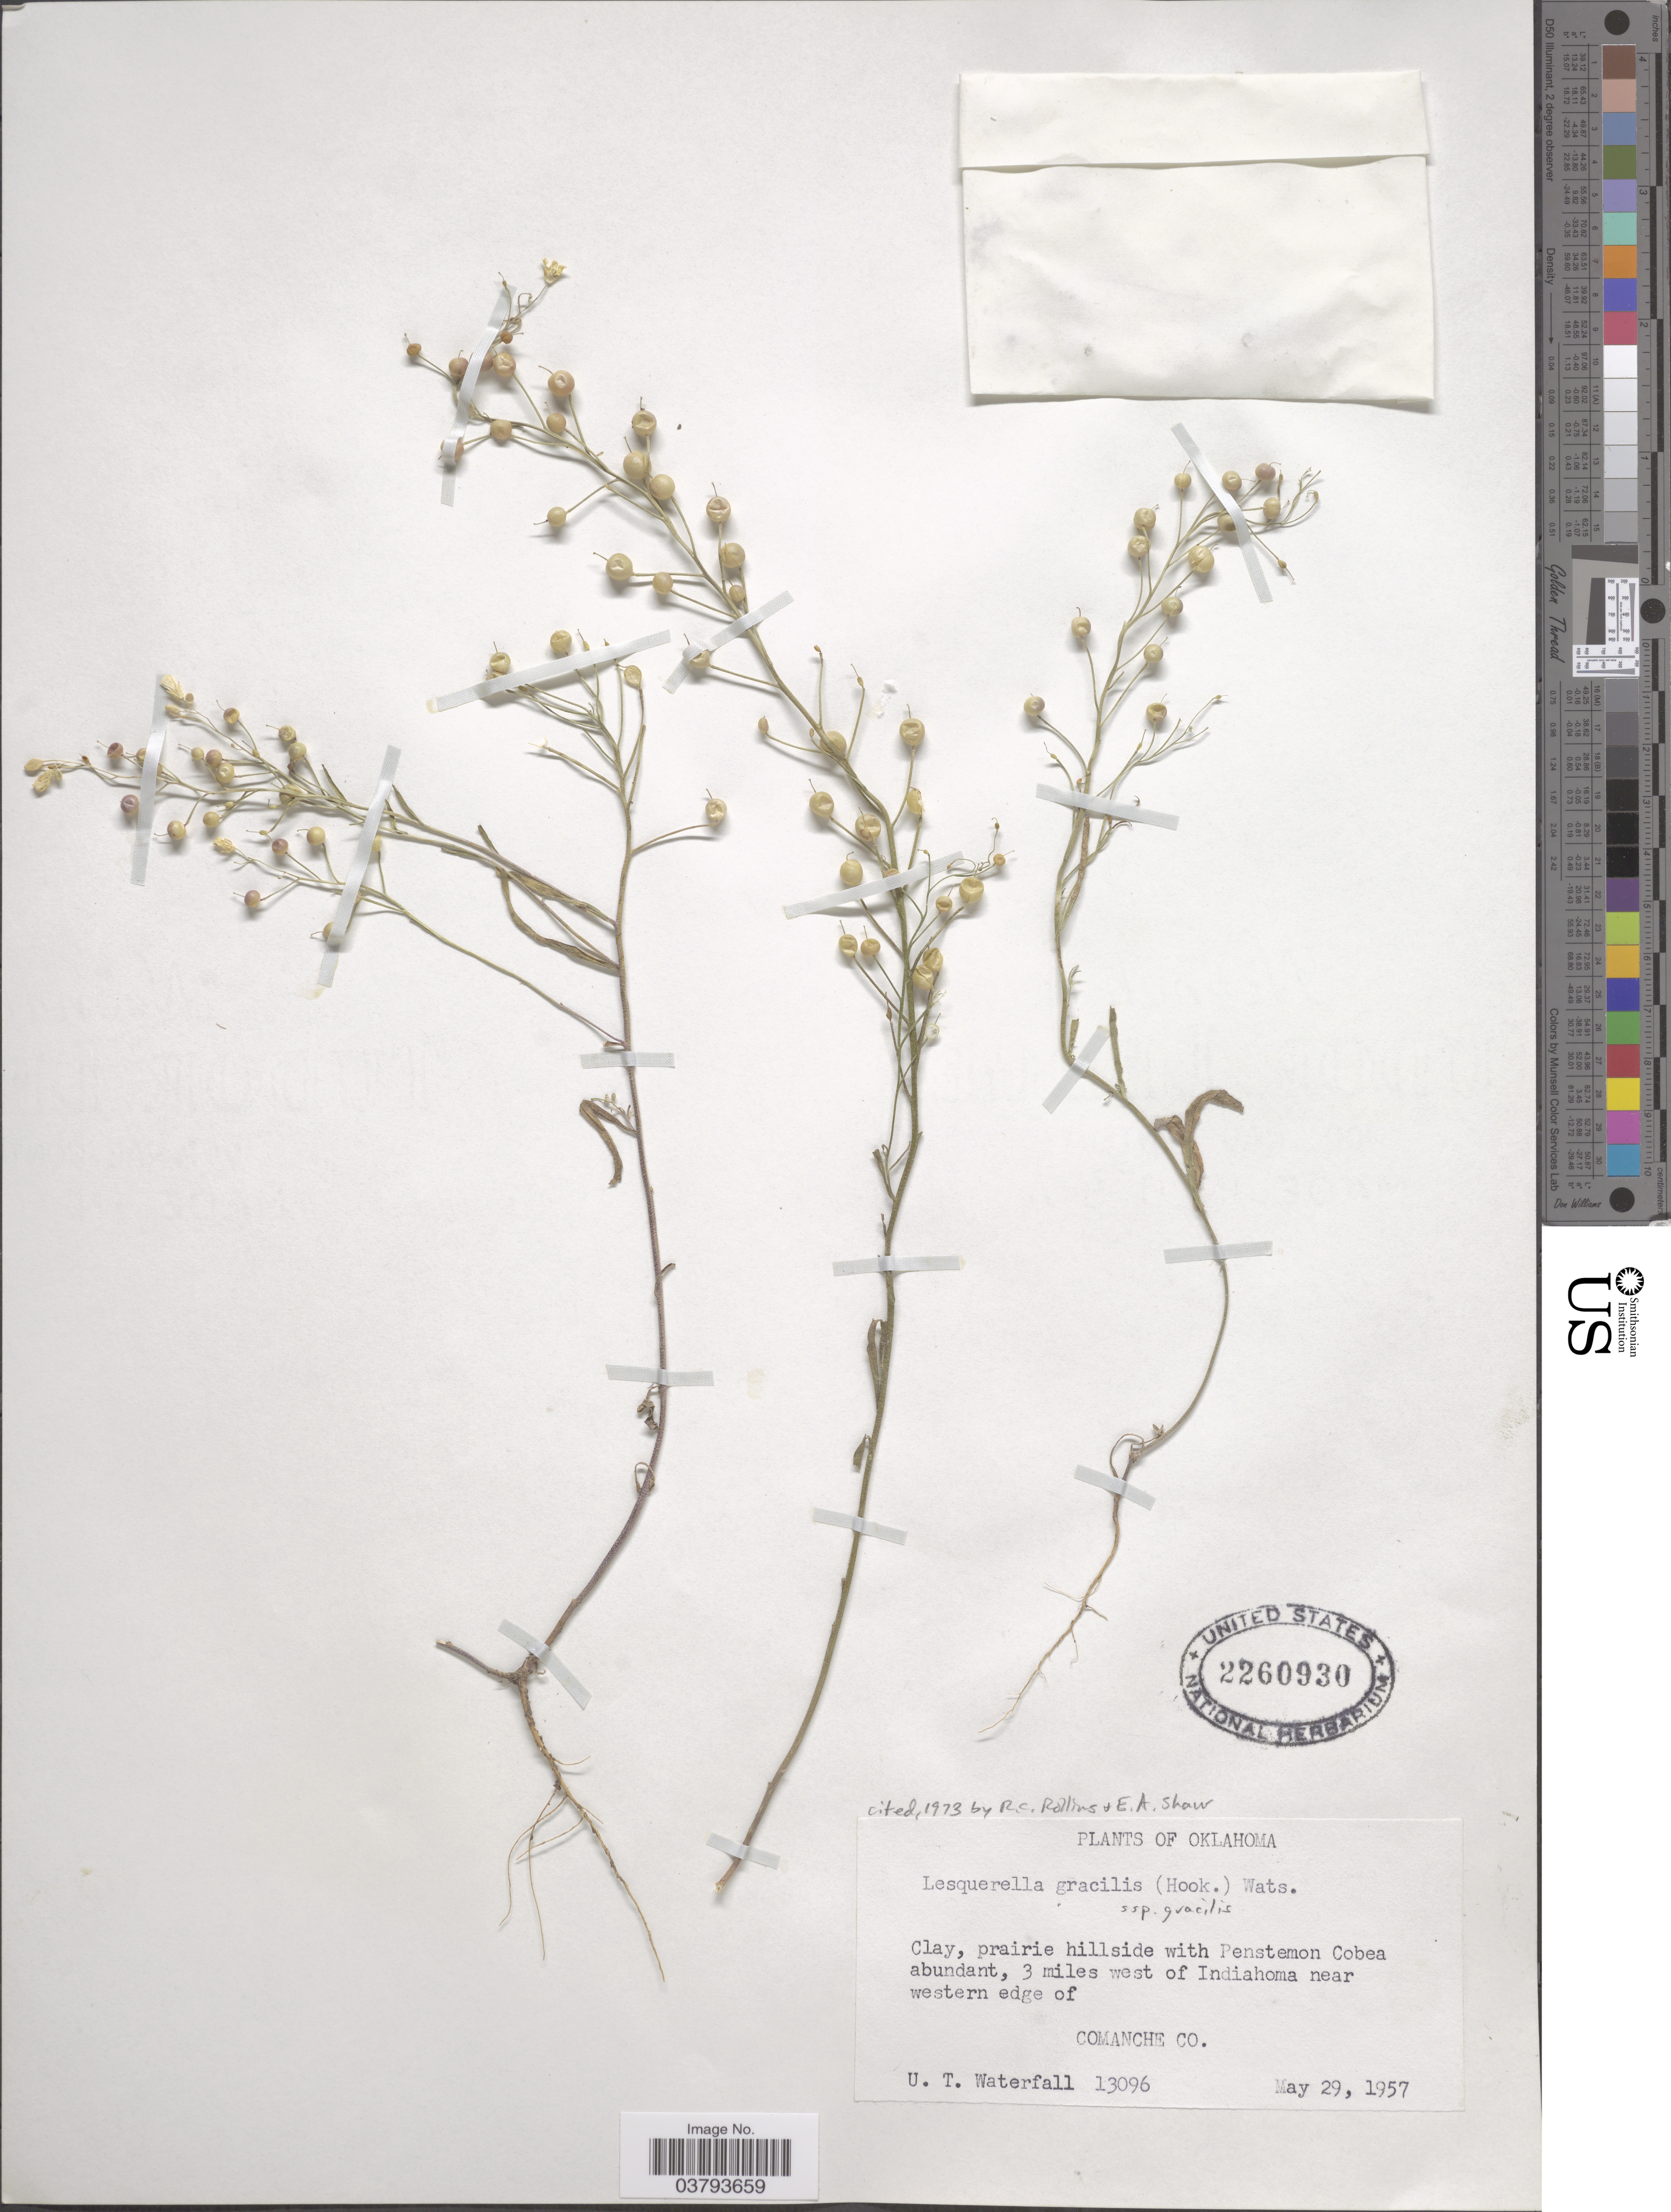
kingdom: Plantae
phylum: Tracheophyta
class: Magnoliopsida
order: Brassicales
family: Brassicaceae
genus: Lesquerella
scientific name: Lesquerella gracilis subsp. gracilis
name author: (Hook.) S. Watson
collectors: U. T. Waterfall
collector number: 13096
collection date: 1957-05-29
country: United States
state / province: Oklahoma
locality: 3 miles west of Indiahoma near western edge of Comanche Co.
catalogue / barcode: US 2260930